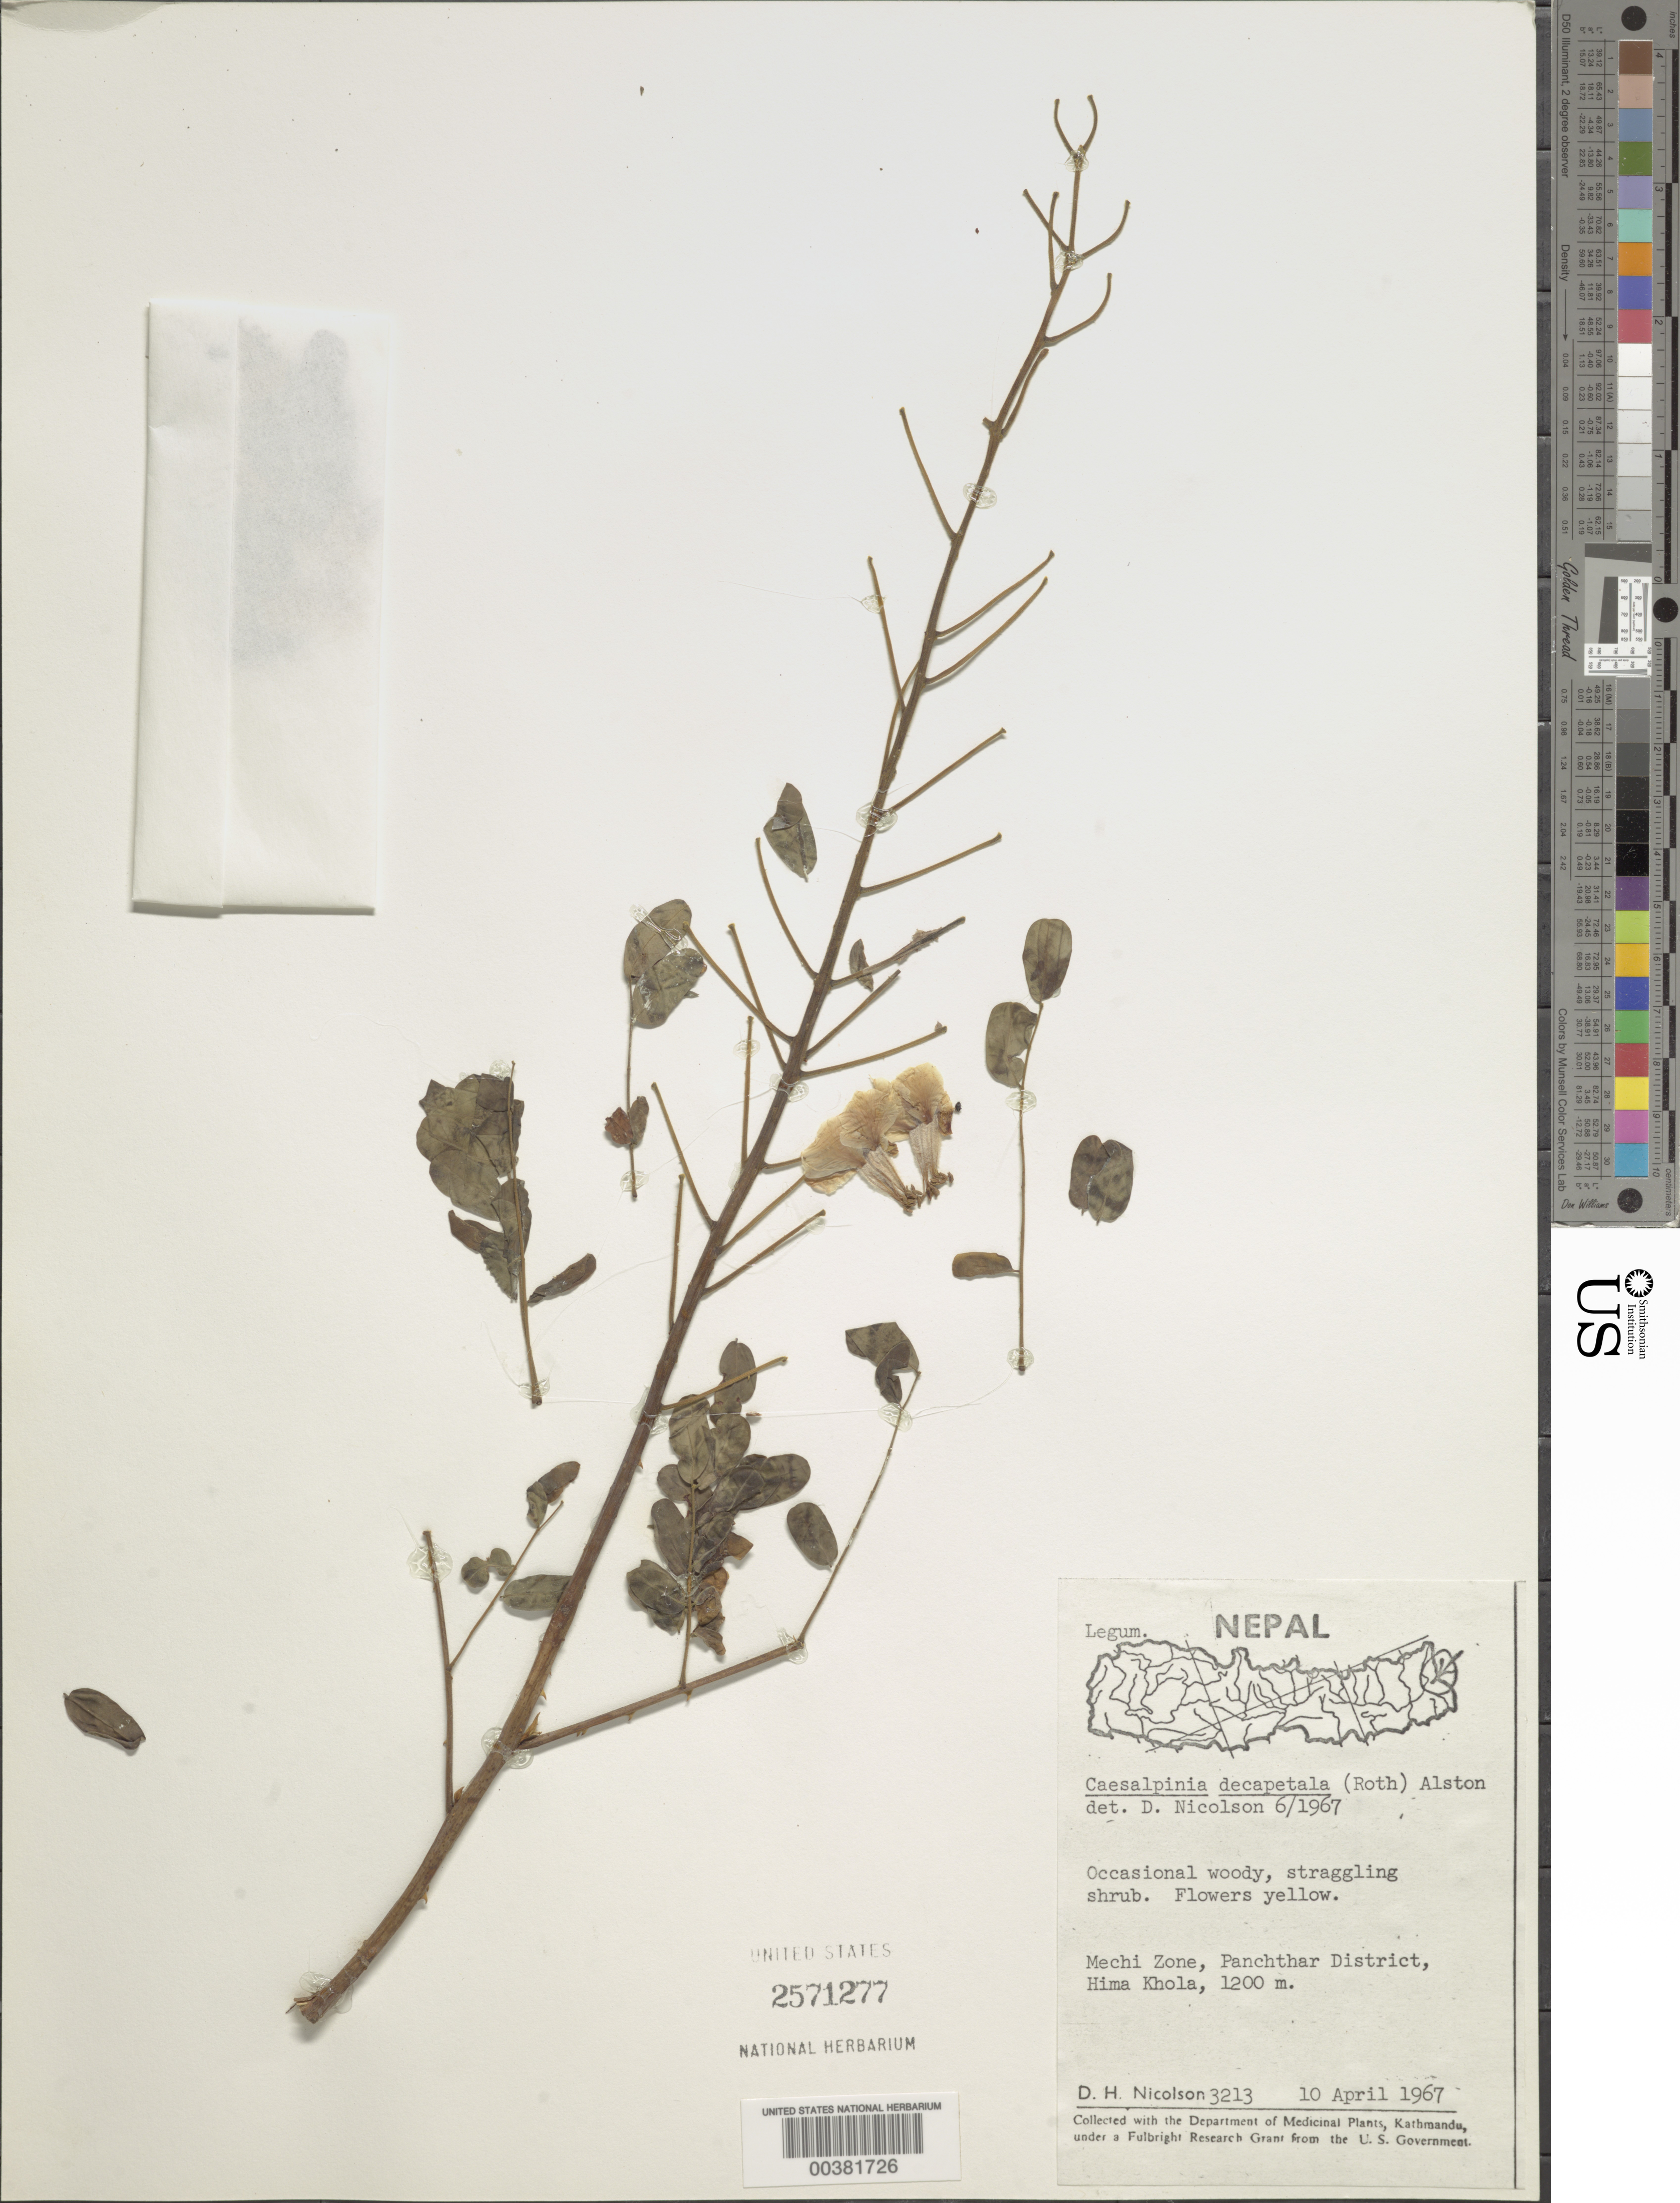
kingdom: Plantae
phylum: Tracheophyta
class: Magnoliopsida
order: Fabales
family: Fabaceae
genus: Biancaea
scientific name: Biancaea decapetala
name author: (Roth) O. Deg.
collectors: D. H. Nicolson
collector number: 3213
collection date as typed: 10 Apr 1967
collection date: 1967-04-10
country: Nepal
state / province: Mechi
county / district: Panchthar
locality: Hima khola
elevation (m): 1200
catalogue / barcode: US 2571277